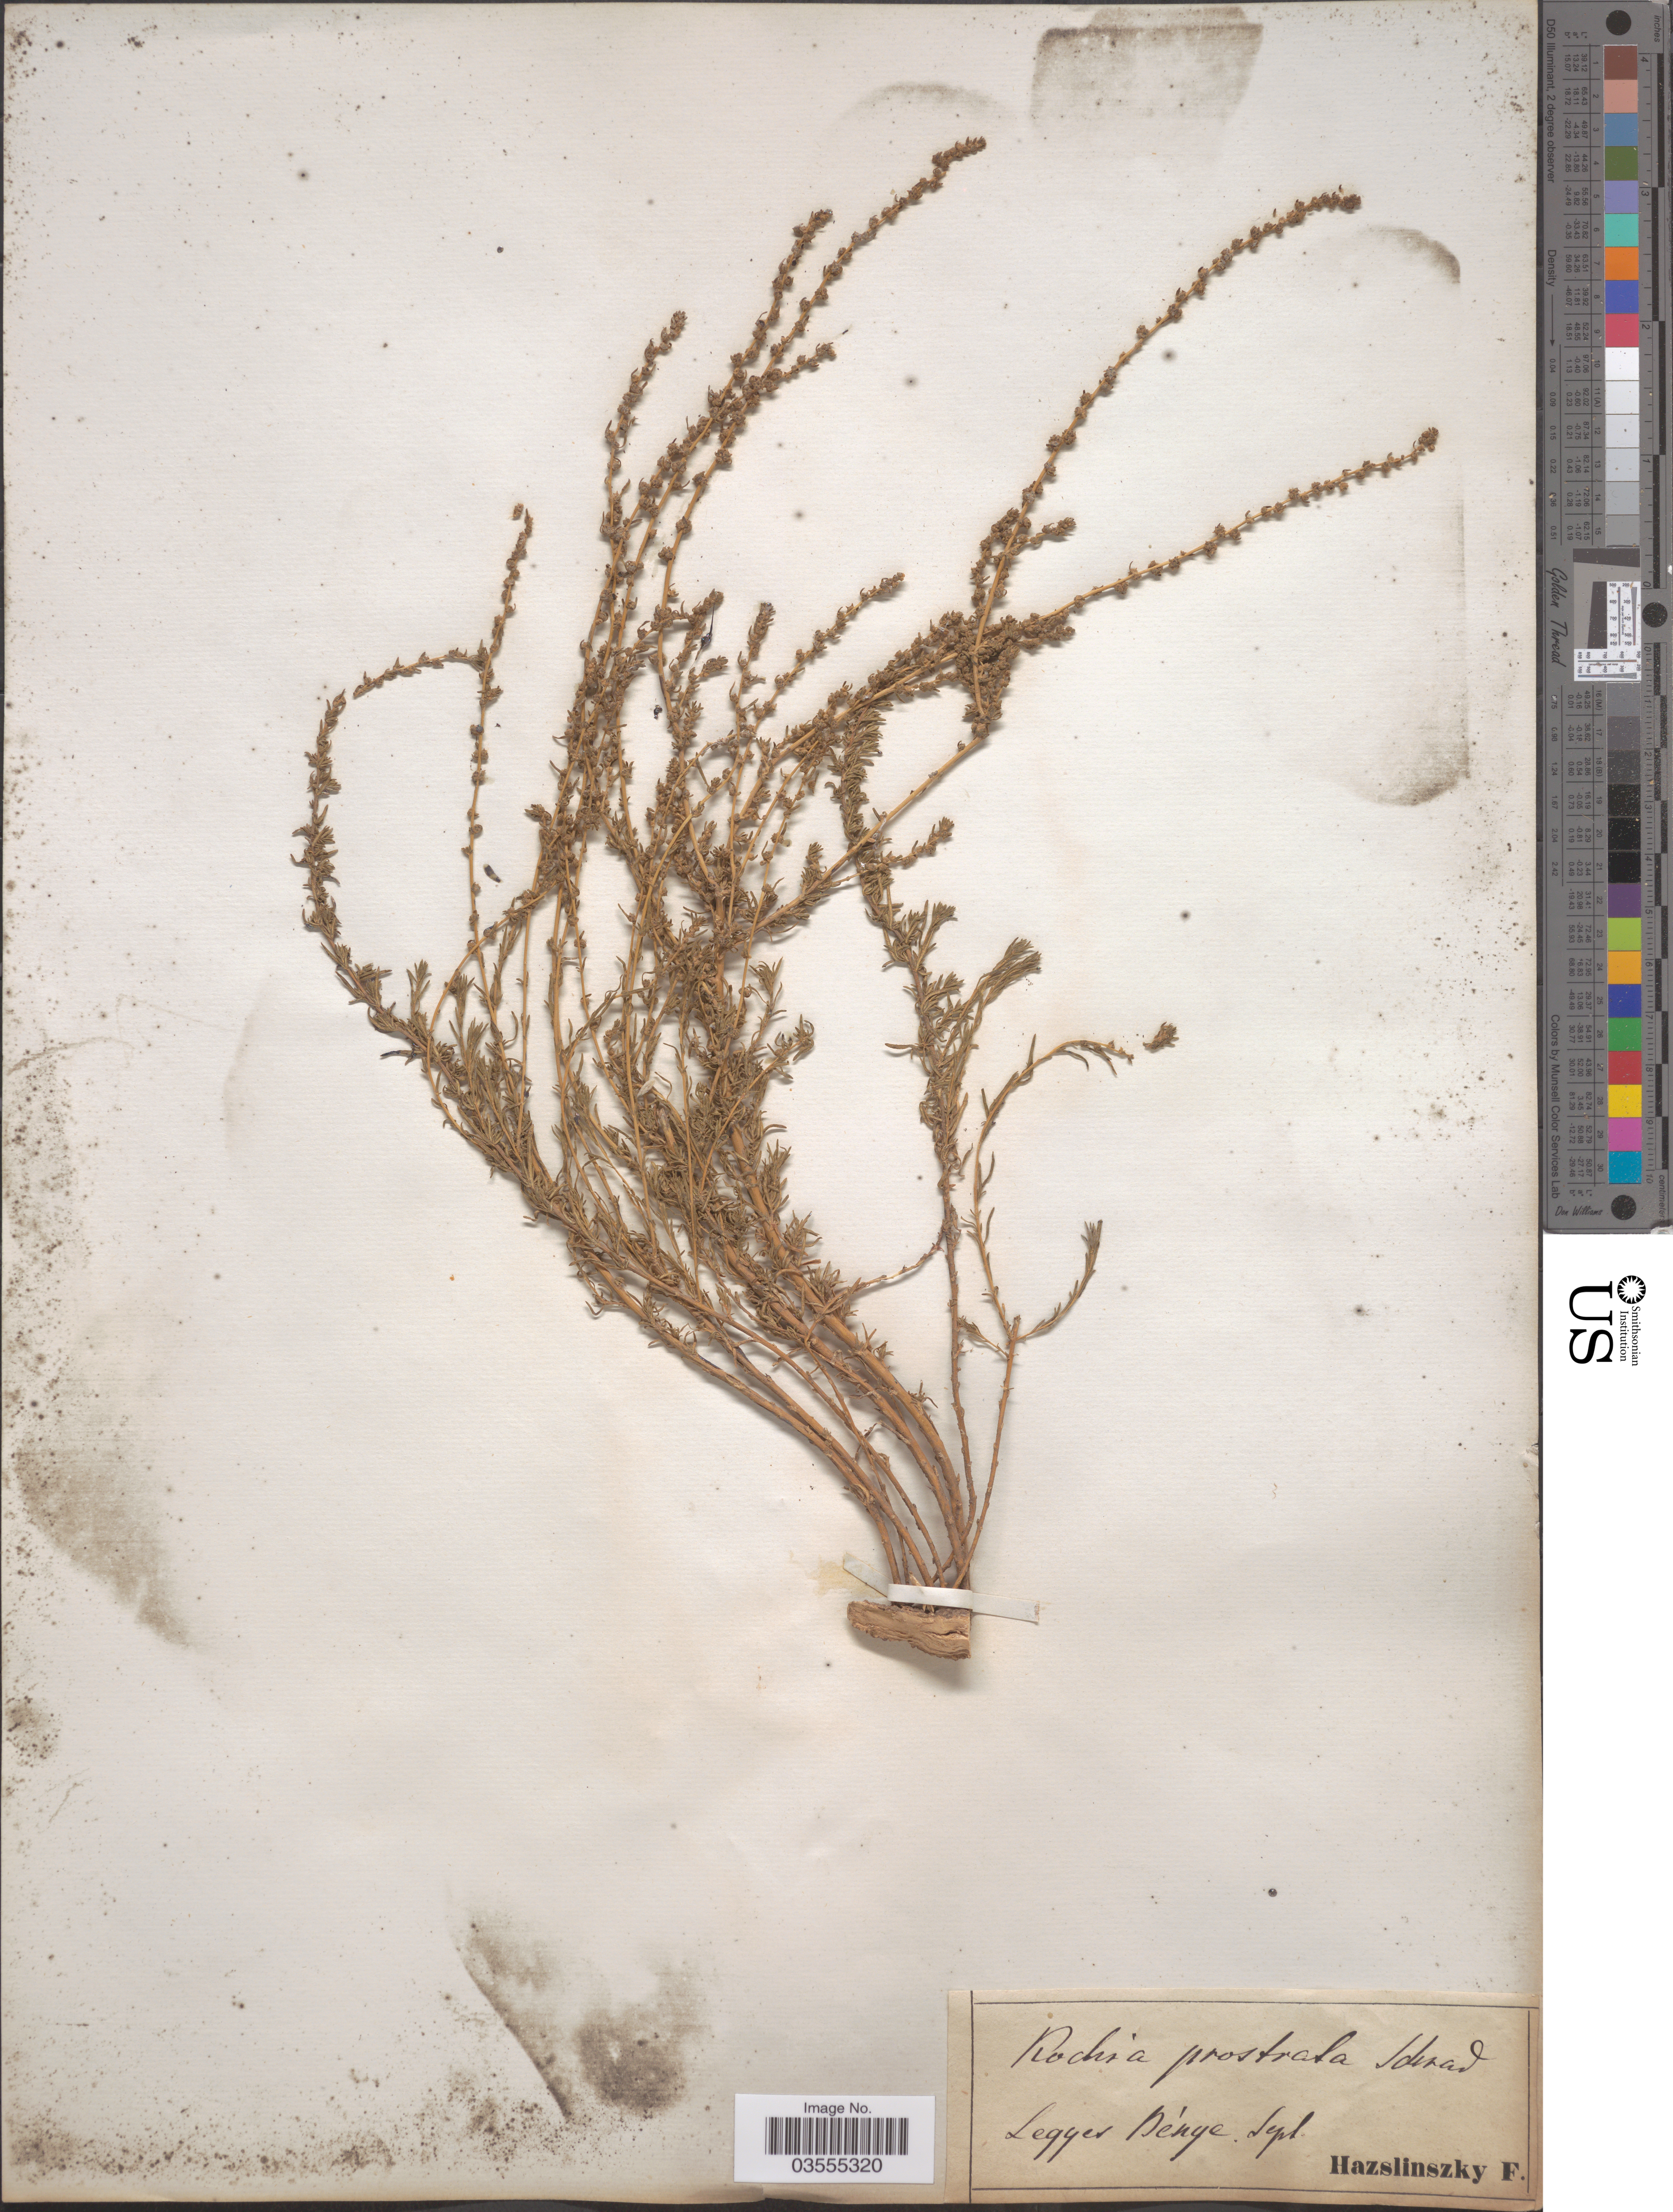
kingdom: Plantae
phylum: Tracheophyta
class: Magnoliopsida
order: Caryophyllales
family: Amaranthaceae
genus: Bassia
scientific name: Bassia prostrata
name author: (L.) Beck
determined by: U.S. National Herbarium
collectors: F. Hazslinszky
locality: Legger Dènge [interpreted].